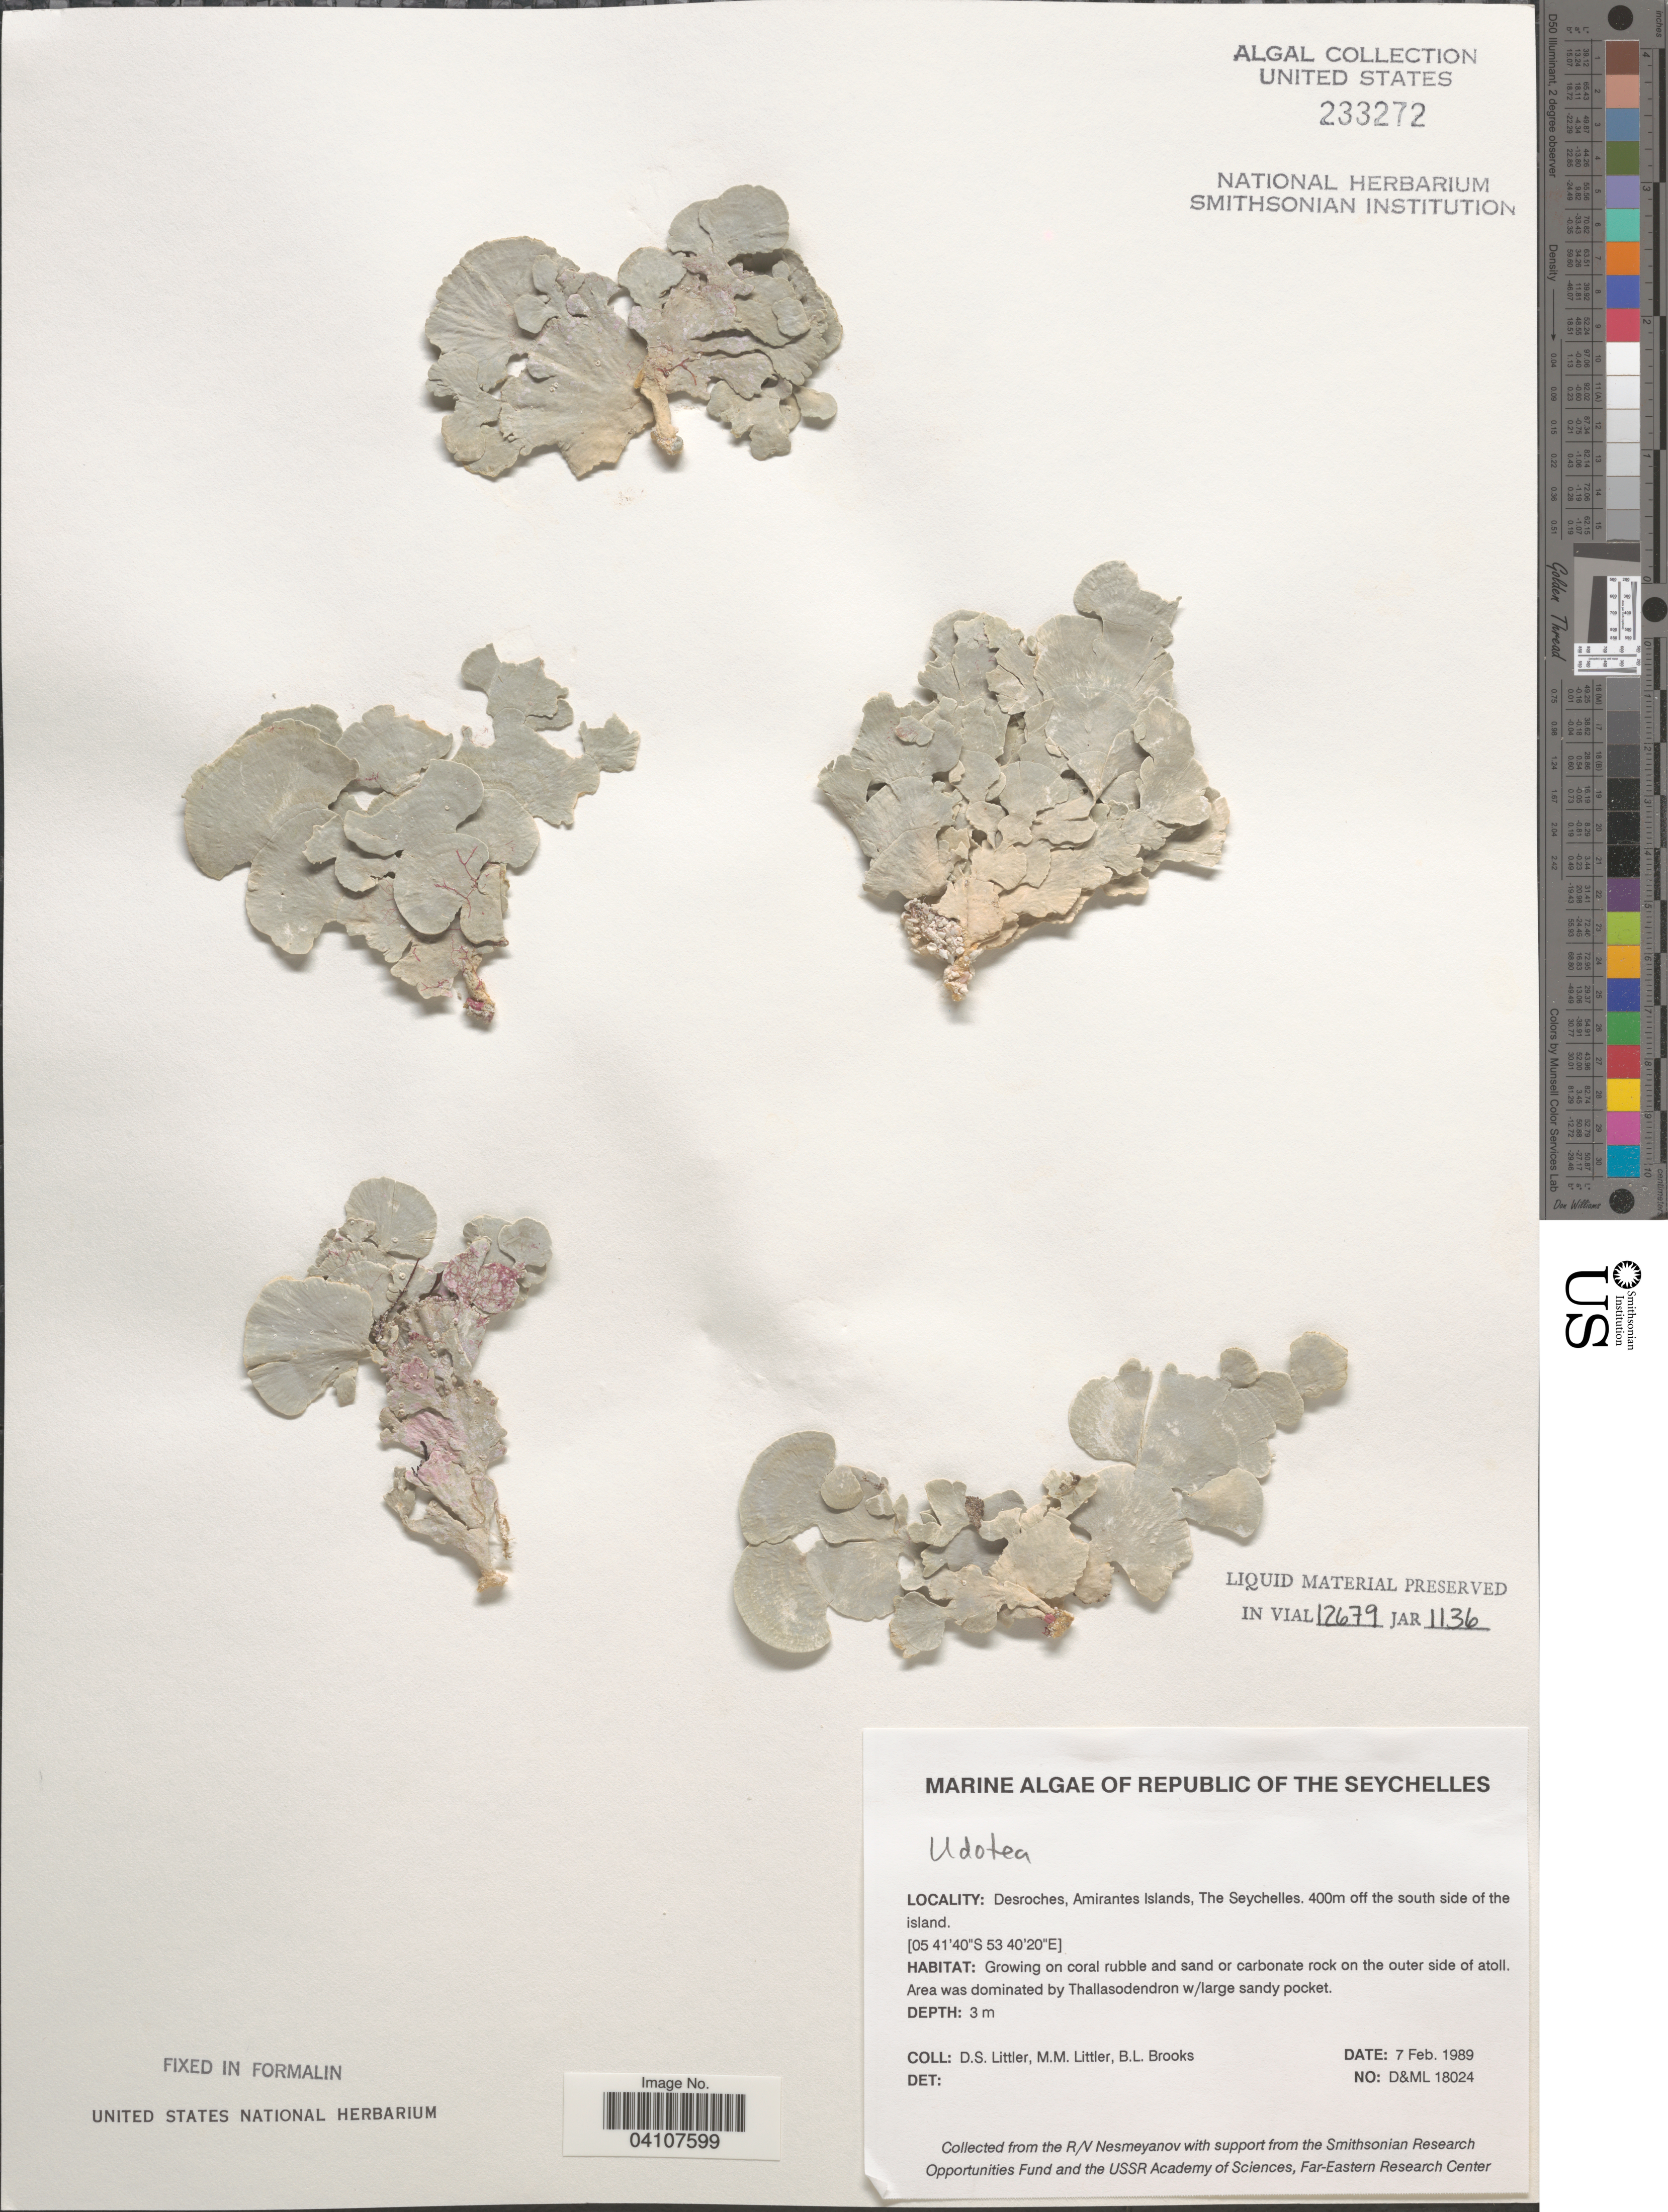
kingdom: Plantae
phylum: Chlorophyta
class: Ulvophyceae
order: Bryopsidales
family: Udoteaceae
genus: Udotea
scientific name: Udotea sp.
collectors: D. S. Littler & B. Brooks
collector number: D&ML18024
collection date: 1989-02-07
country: Seychelles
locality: Republic of the Seychelles. Desroches, Amirantes Islands. 400m off the south side of the island.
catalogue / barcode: US 233272